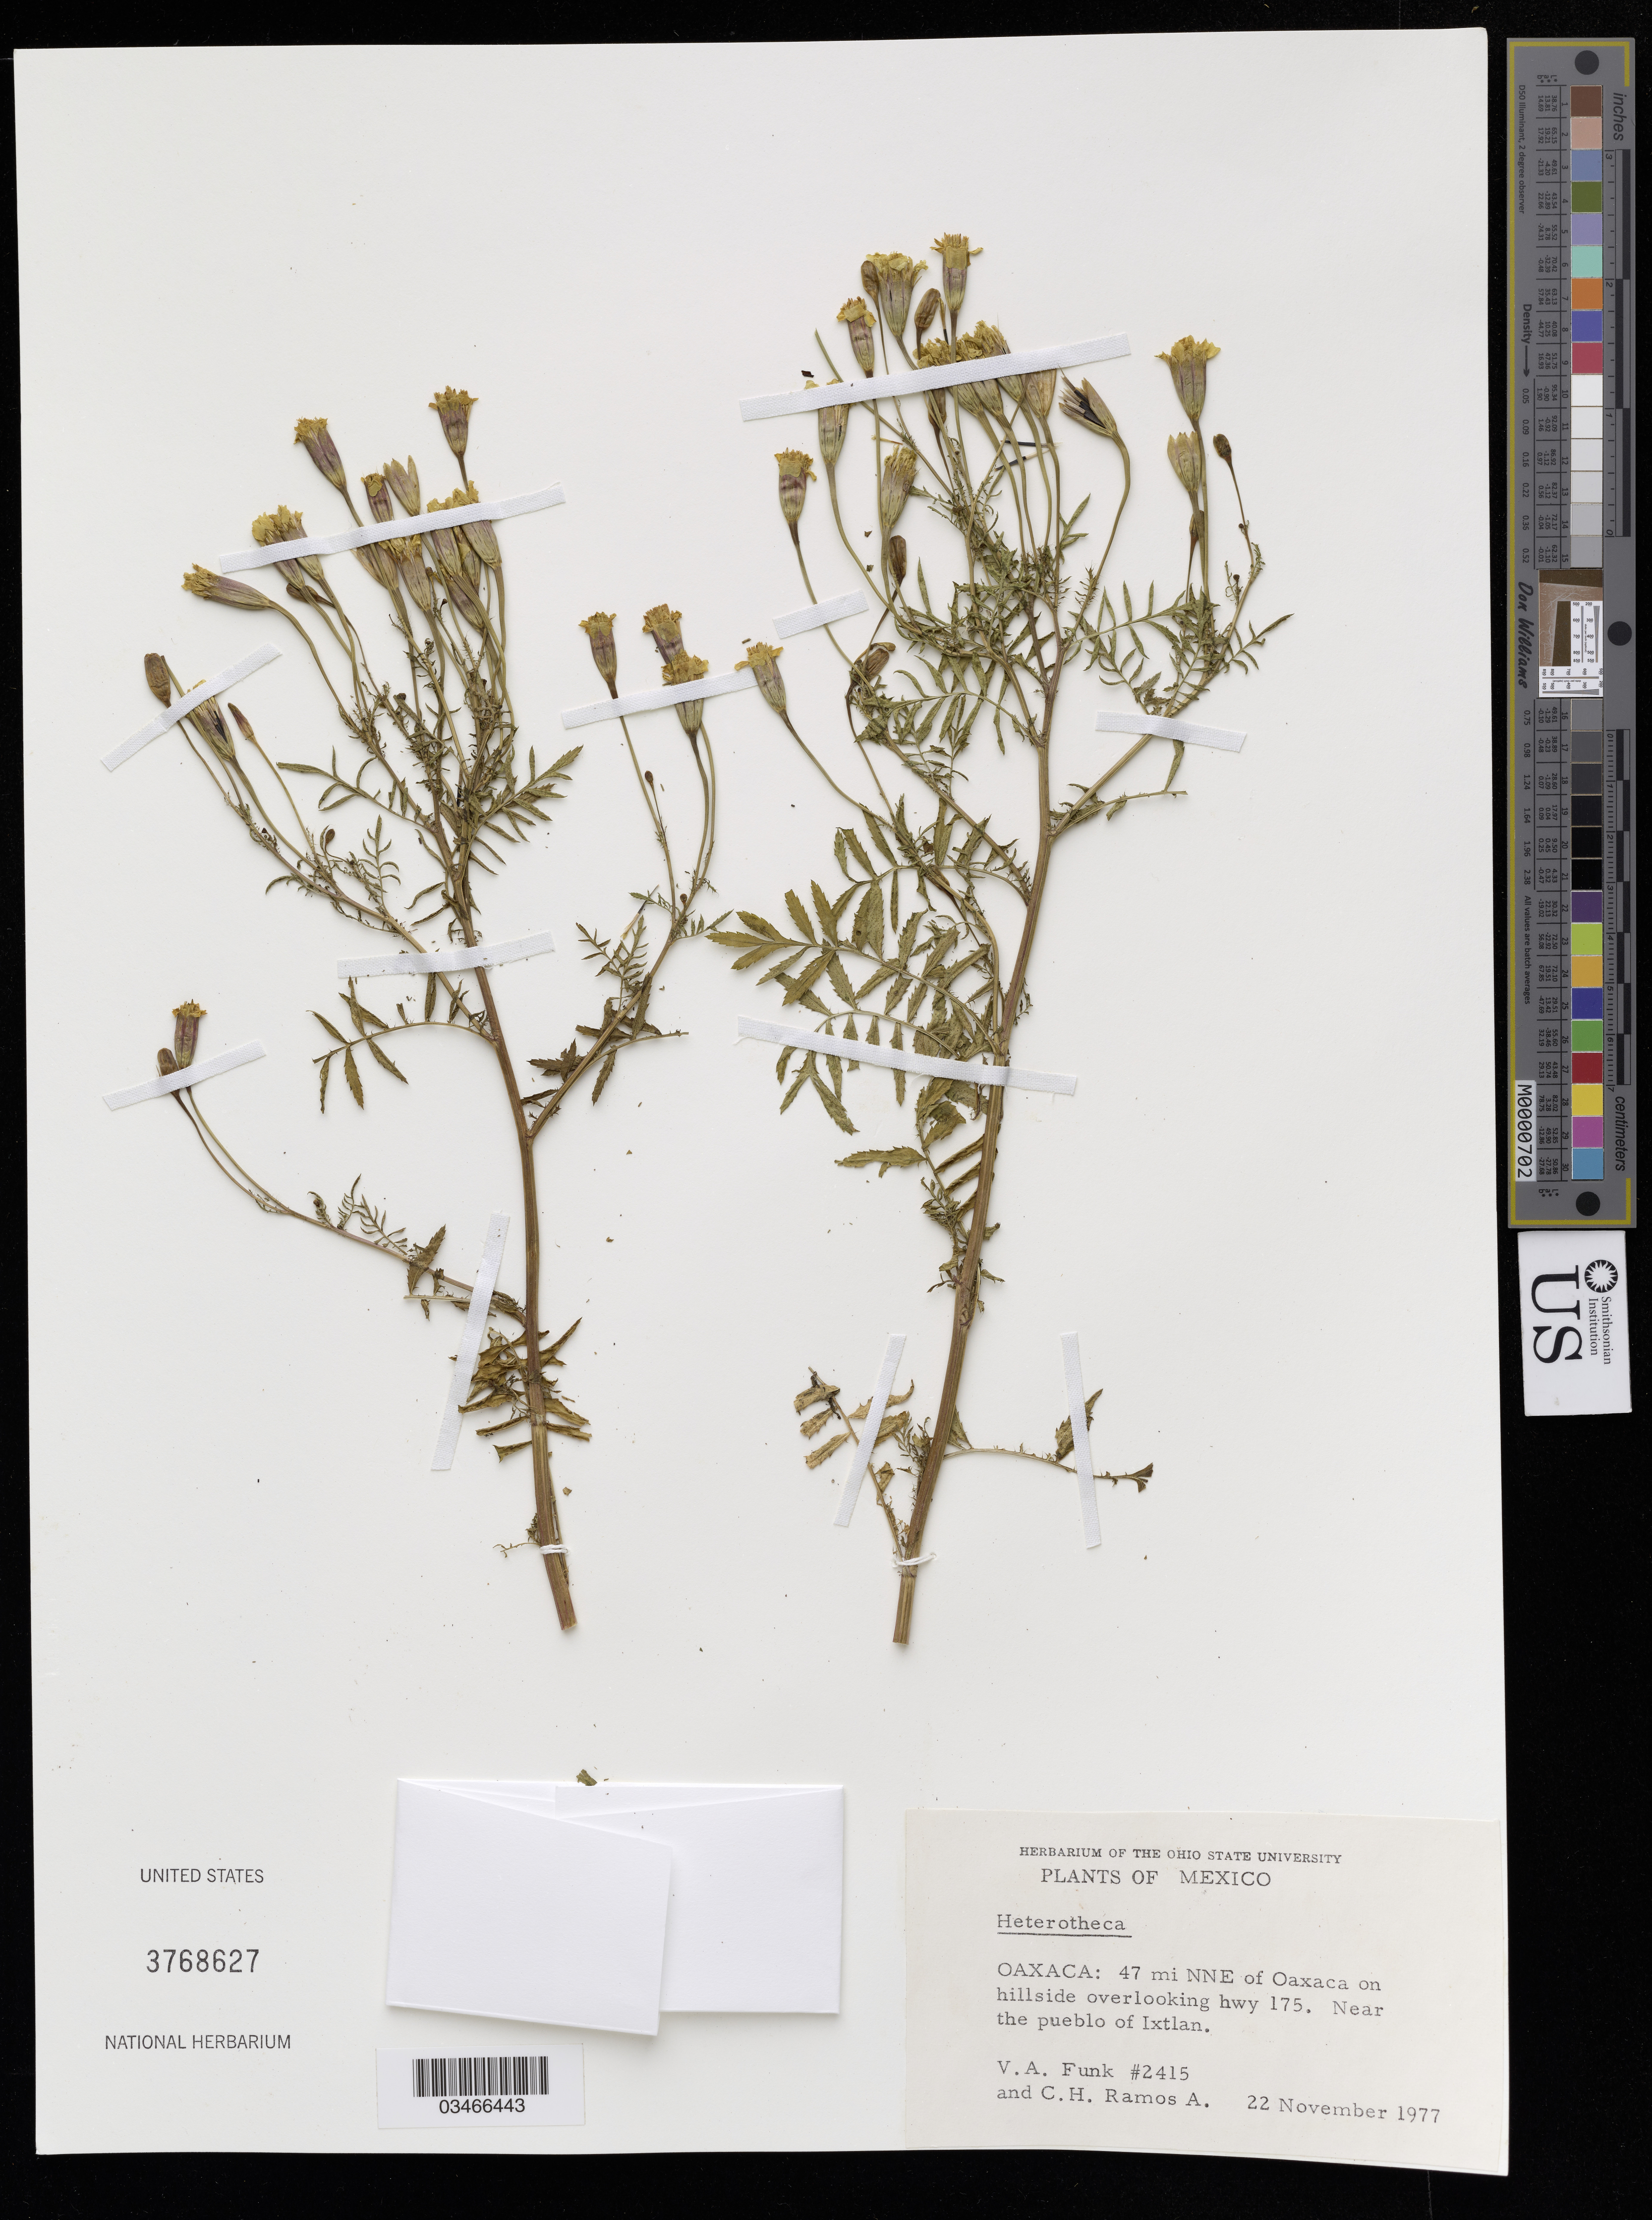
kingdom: Plantae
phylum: Tracheophyta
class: Magnoliopsida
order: Asterales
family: Asteraceae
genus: Heterotheca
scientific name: Heterotheca sp.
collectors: V. Funk & C. Ramos A.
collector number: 2415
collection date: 1977-11-22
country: Mexico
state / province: Oaxaca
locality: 47 mi NNE of Oaxava on hillside overlooking hwy 175. Near the pueblo of Ixtlan.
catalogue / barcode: US 3768627